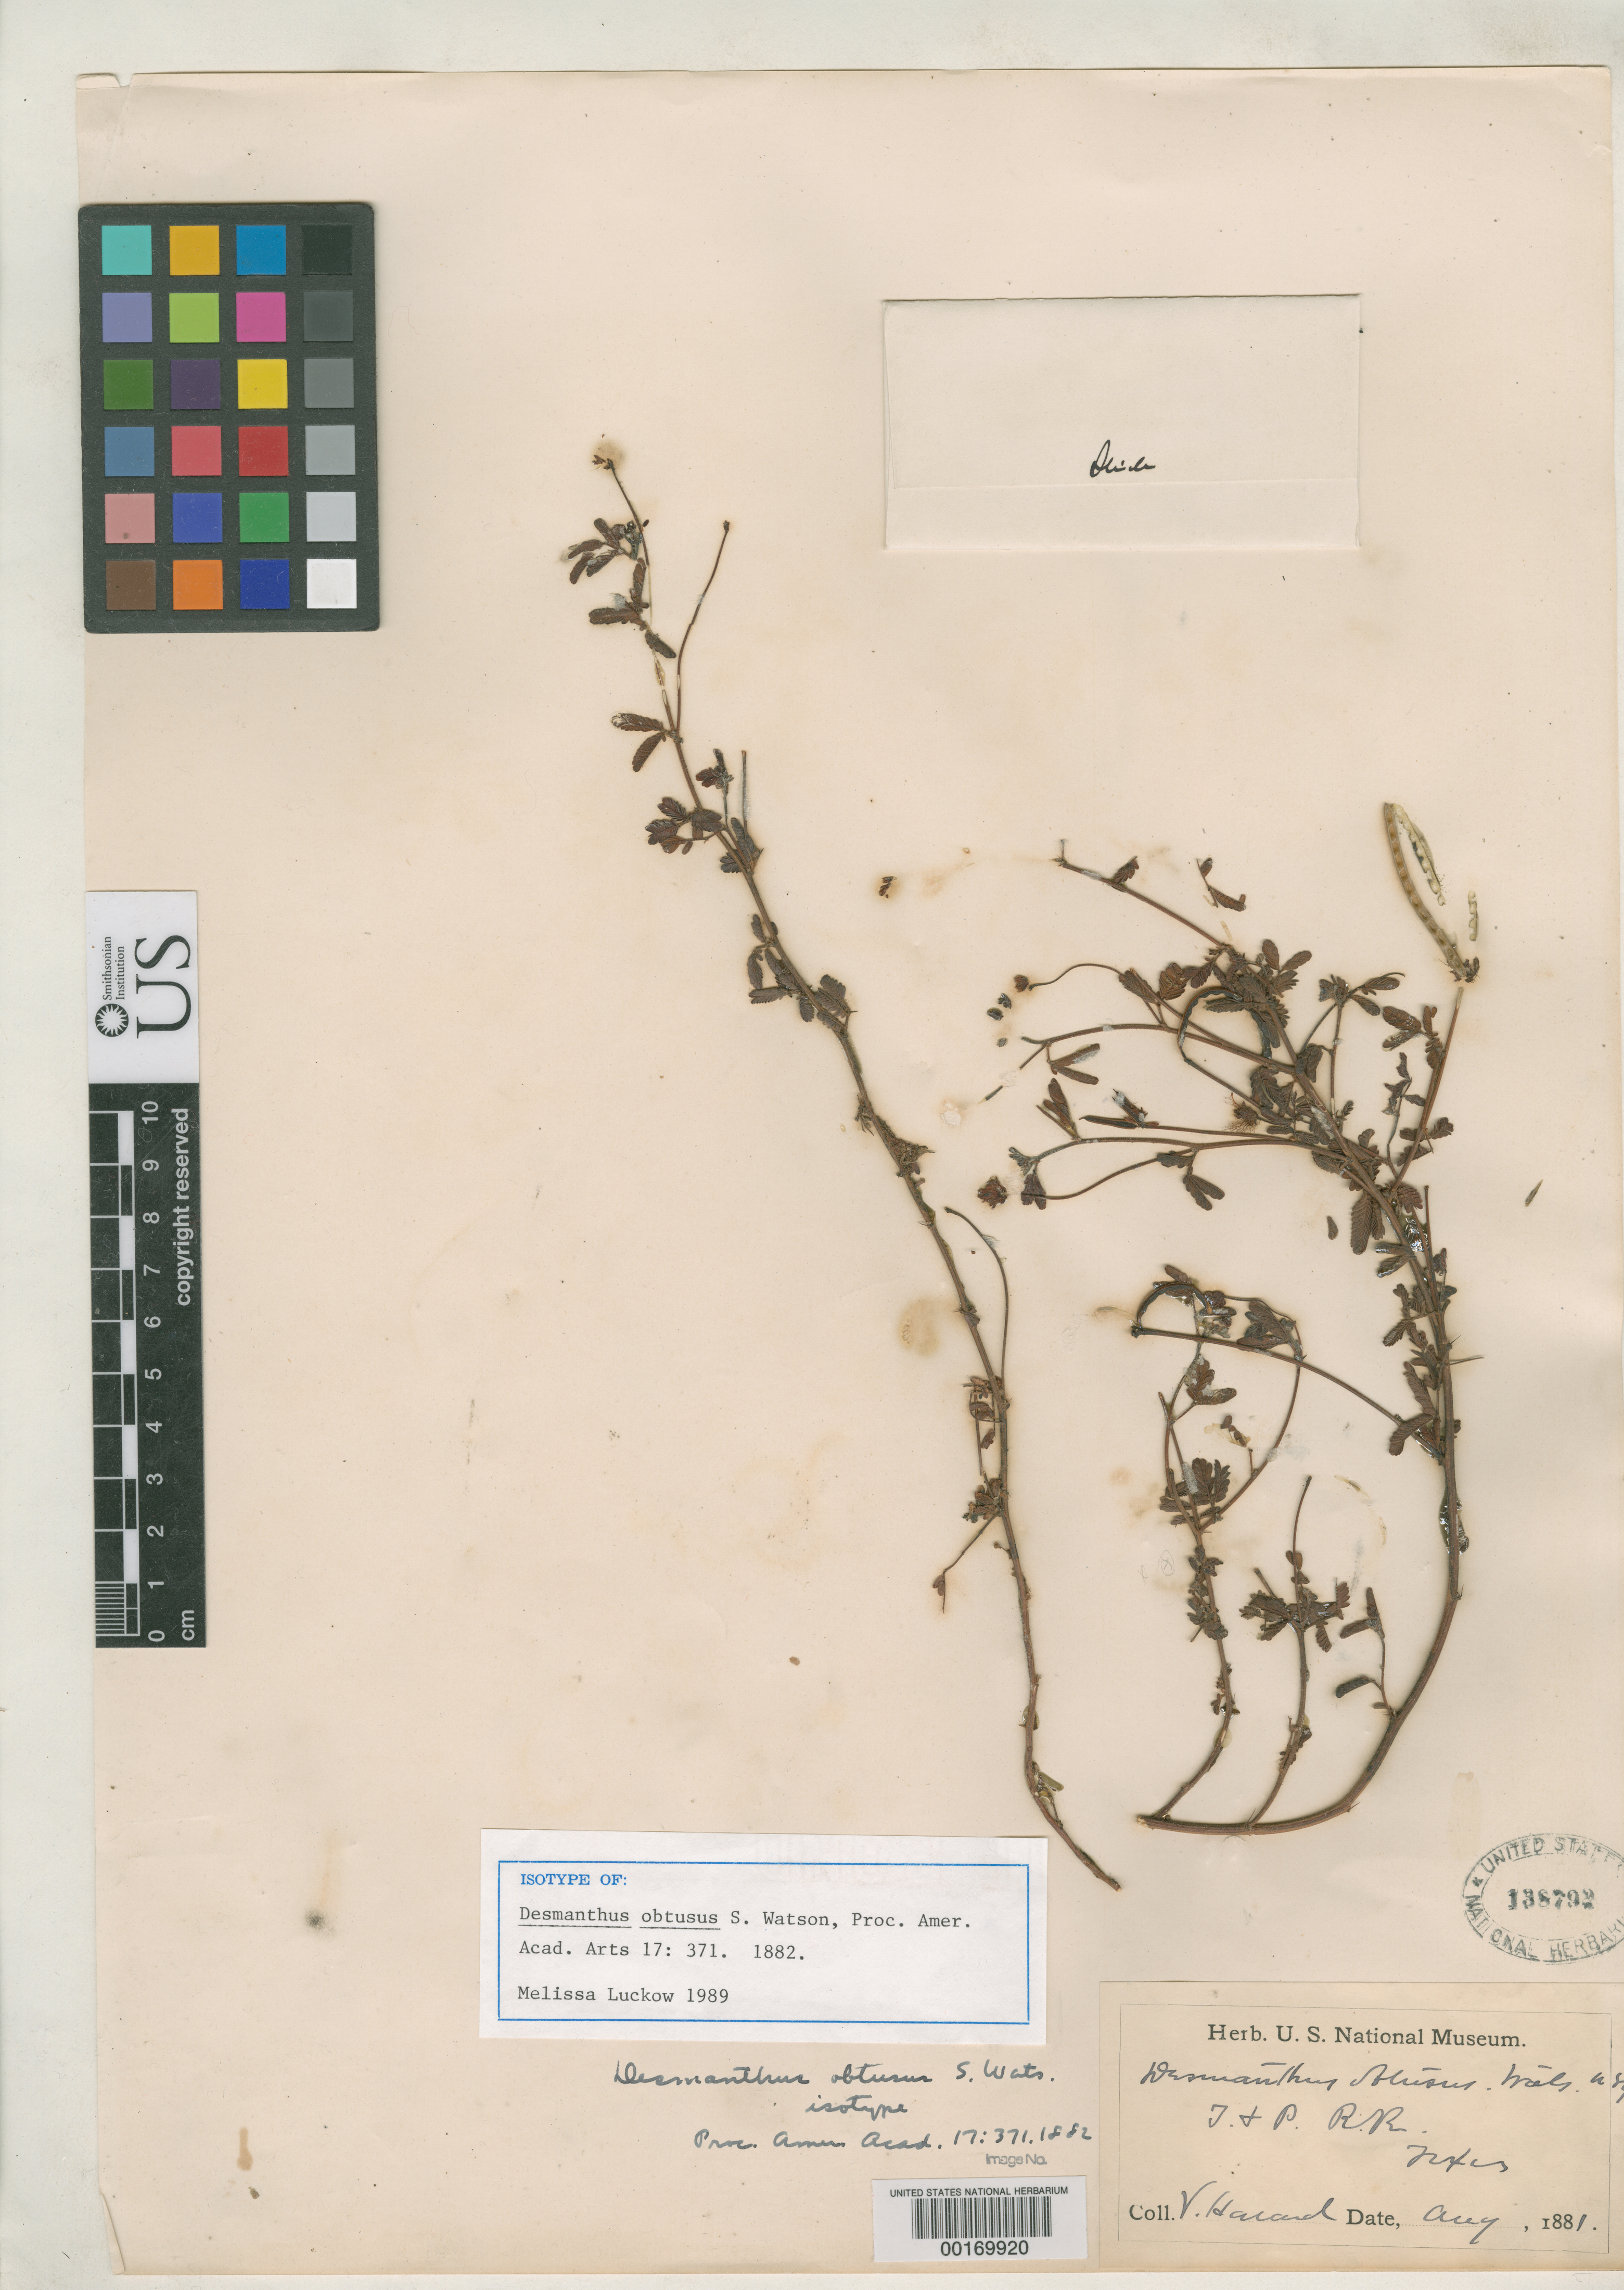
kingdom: Plantae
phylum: Tracheophyta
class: Magnoliopsida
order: Fabales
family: Fabaceae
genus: Desmanthus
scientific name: Desmanthus obtusus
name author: S. Watson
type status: Isotype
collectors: V. Havard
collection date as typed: Aug 1881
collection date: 1881-08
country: United States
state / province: Texas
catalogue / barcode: US 138792